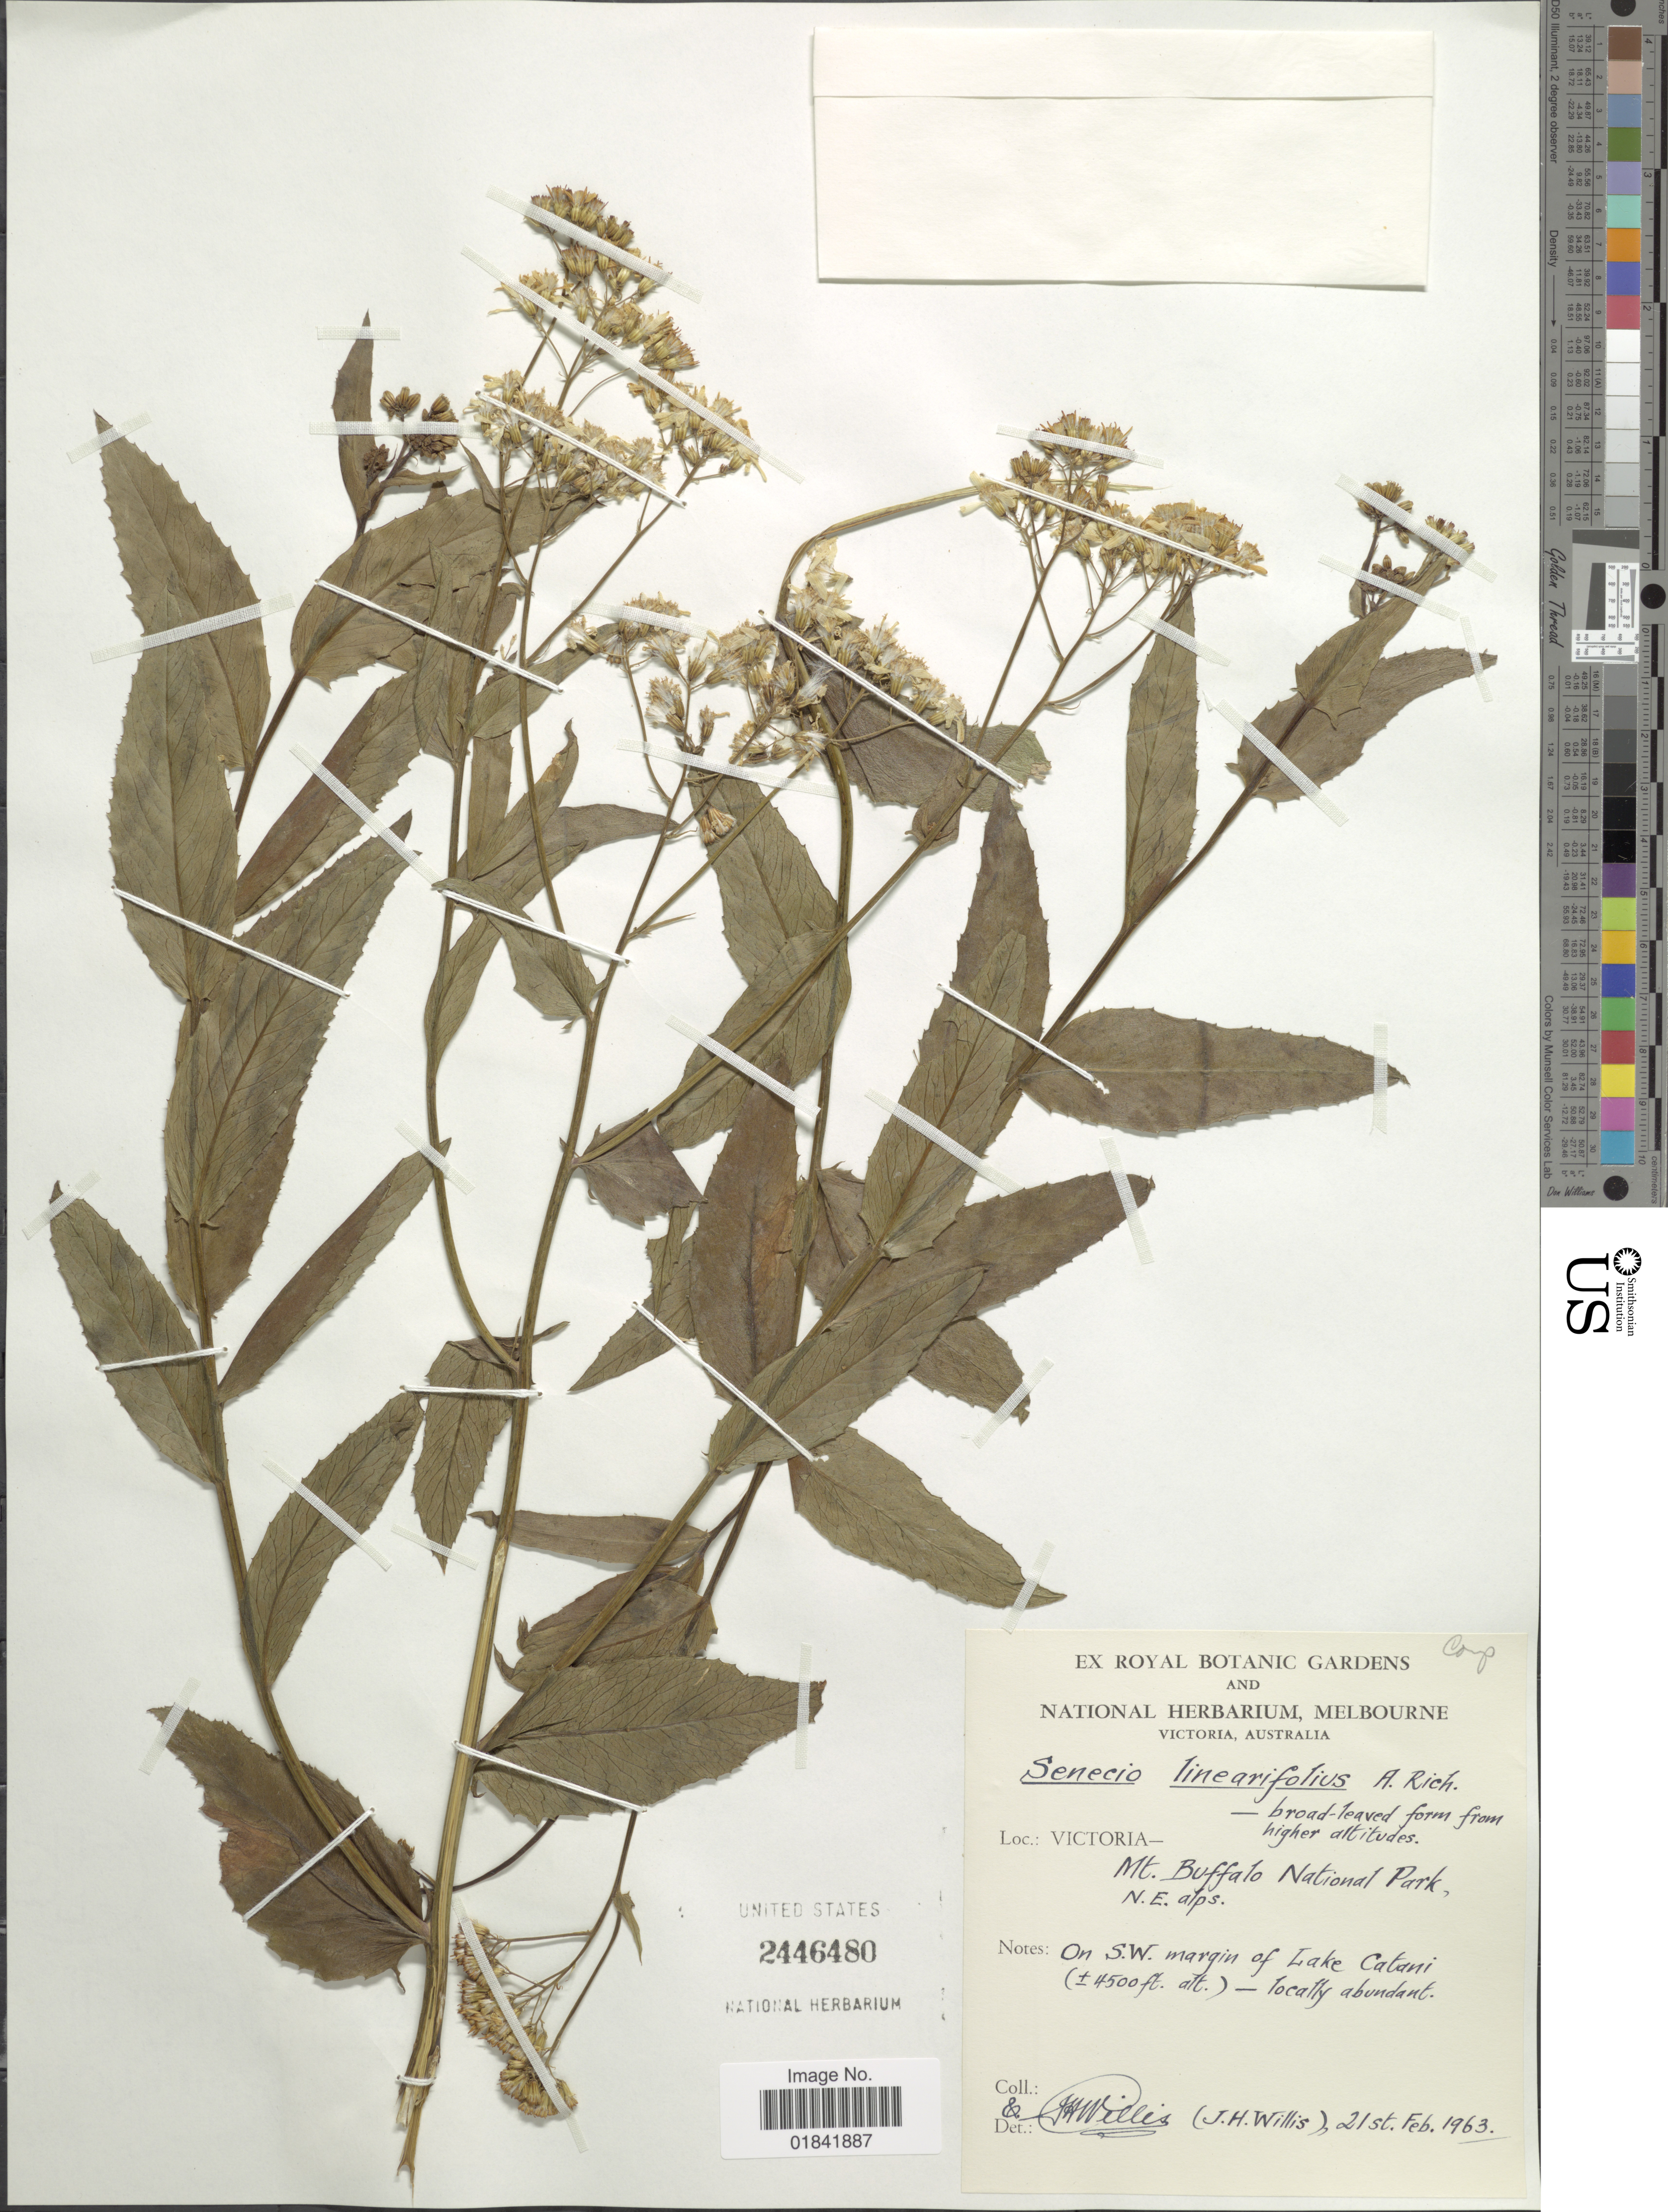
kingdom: Plantae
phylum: Tracheophyta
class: Magnoliopsida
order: Asterales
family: Asteraceae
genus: Senecio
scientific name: Senecio linearifolius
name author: A. Rich.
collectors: J. Willis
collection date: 1963-02-21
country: Australia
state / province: Victoria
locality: Victoria, Mt. Buffalo National Park, N. E. Alps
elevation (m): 1372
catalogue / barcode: US 2446480